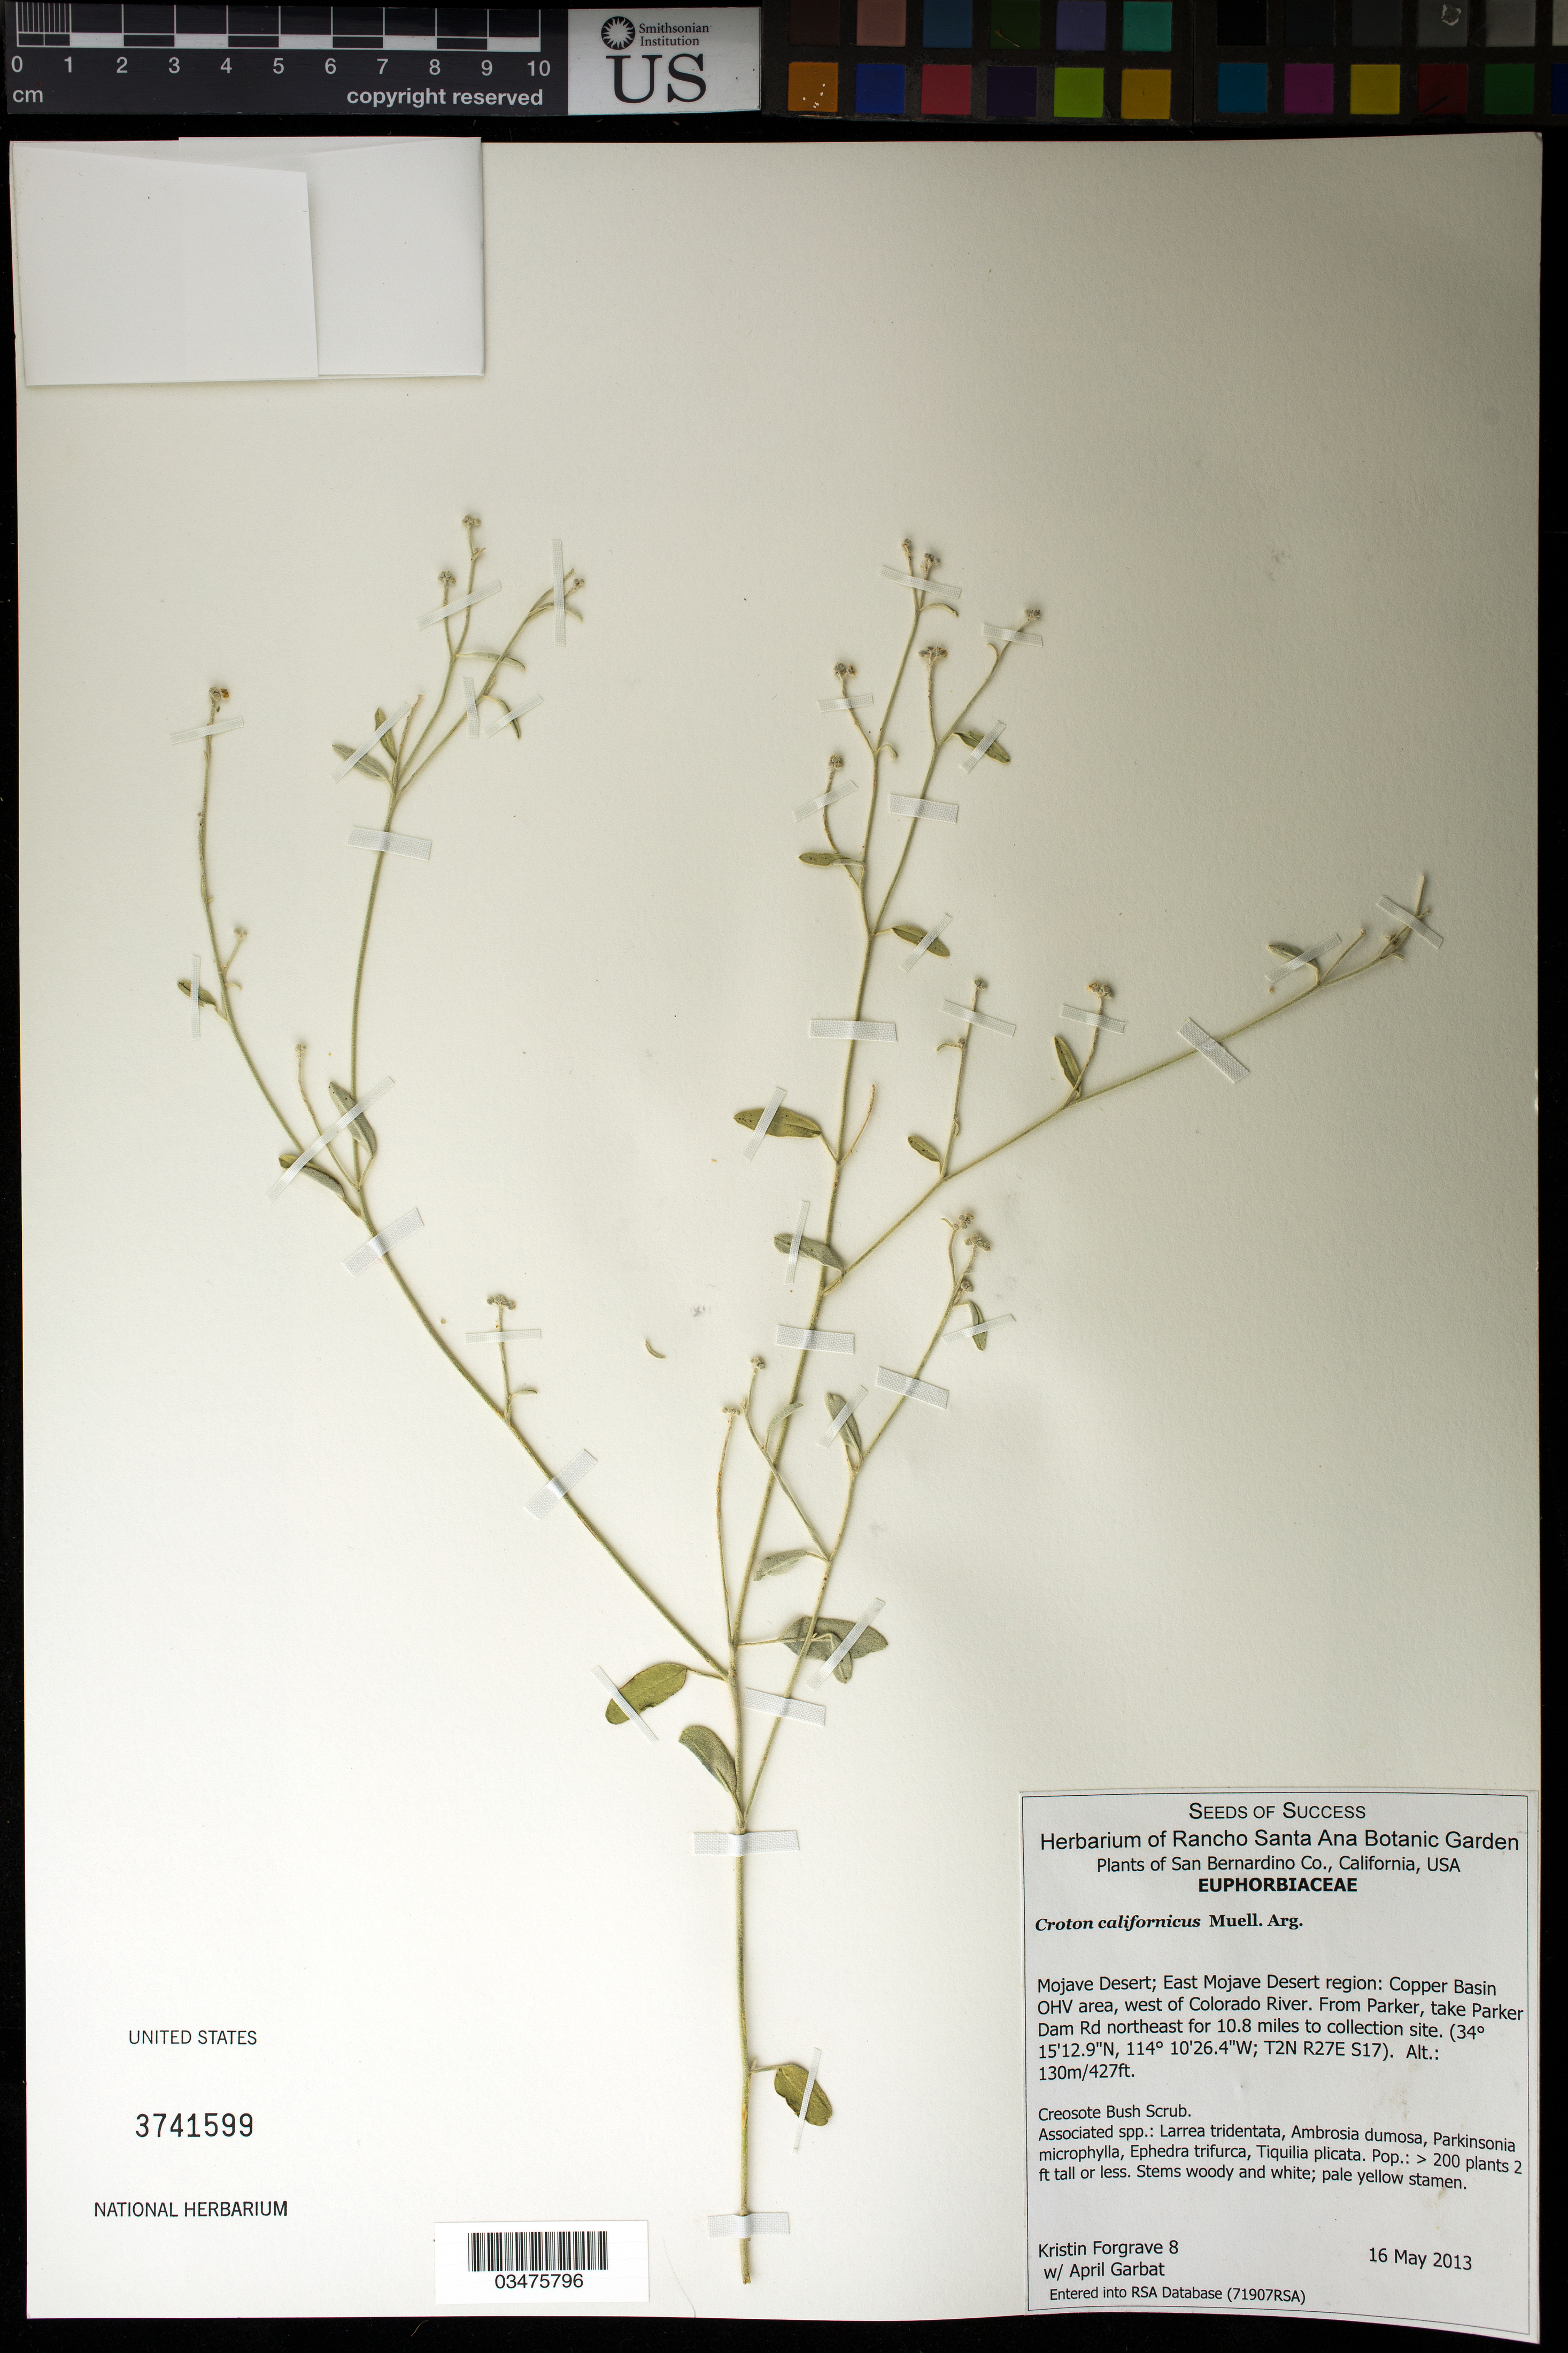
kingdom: Plantae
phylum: Tracheophyta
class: Magnoliopsida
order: Malpighiales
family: Euphorbiaceae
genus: Croton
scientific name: Croton californicus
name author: Müll. Arg.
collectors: K. Forgrave & A. Garbat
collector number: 8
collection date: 2013-05-16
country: United States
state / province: California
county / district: San Bernardino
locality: Cooper Basin OHV area, W of Colorado River. 10.8 mi on Parker Dam Rd.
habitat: Creosote Bush Scrub. Stems woody and white, pale yellow stamen.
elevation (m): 130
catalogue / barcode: US 3741599